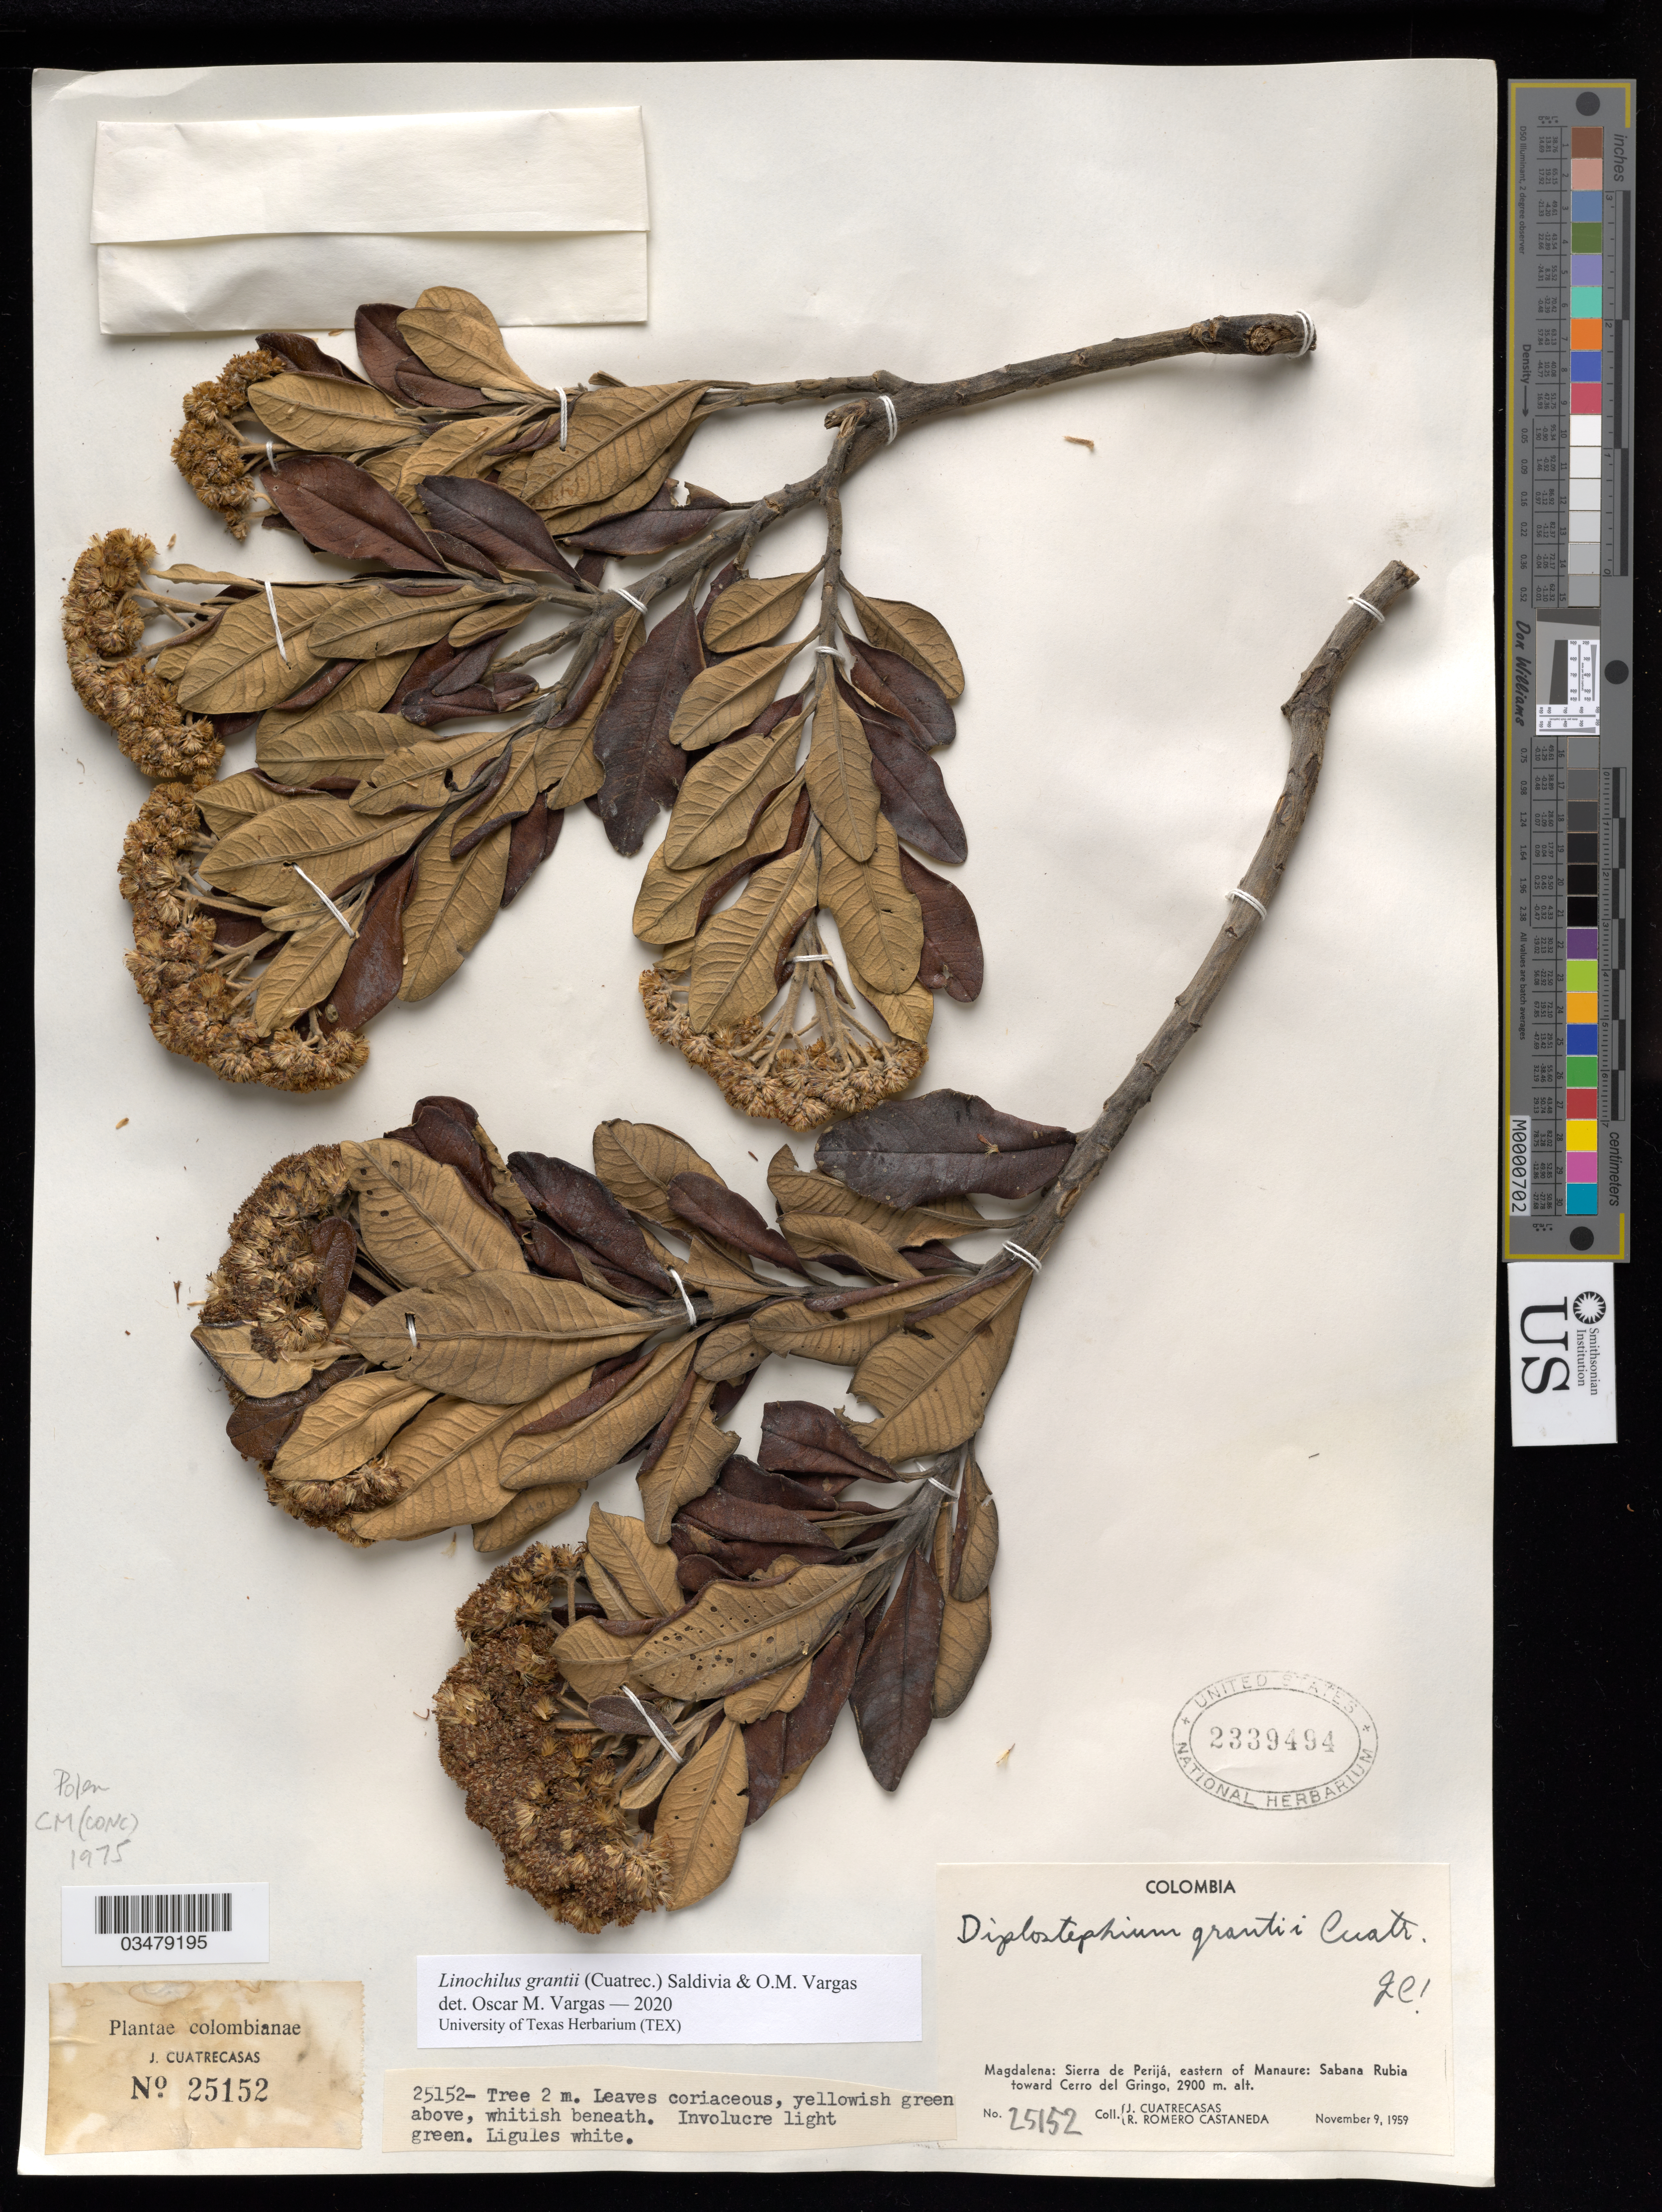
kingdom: Plantae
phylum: Tracheophyta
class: Magnoliopsida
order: Asterales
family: Asteraceae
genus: Linochilus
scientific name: Linochilus grantii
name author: (Cuatrec.) Saldivia & O.M. Vargas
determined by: Vargas, Oscar M.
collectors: J. Cuatrecasas & R. Romero Castañeda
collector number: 25152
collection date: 1959-11-09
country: Colombia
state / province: Magdalena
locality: Sierra de Perijá, eastern of Manaure: Sabana Rubia toward Cerro del Gringo.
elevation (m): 2900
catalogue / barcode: US 2339494